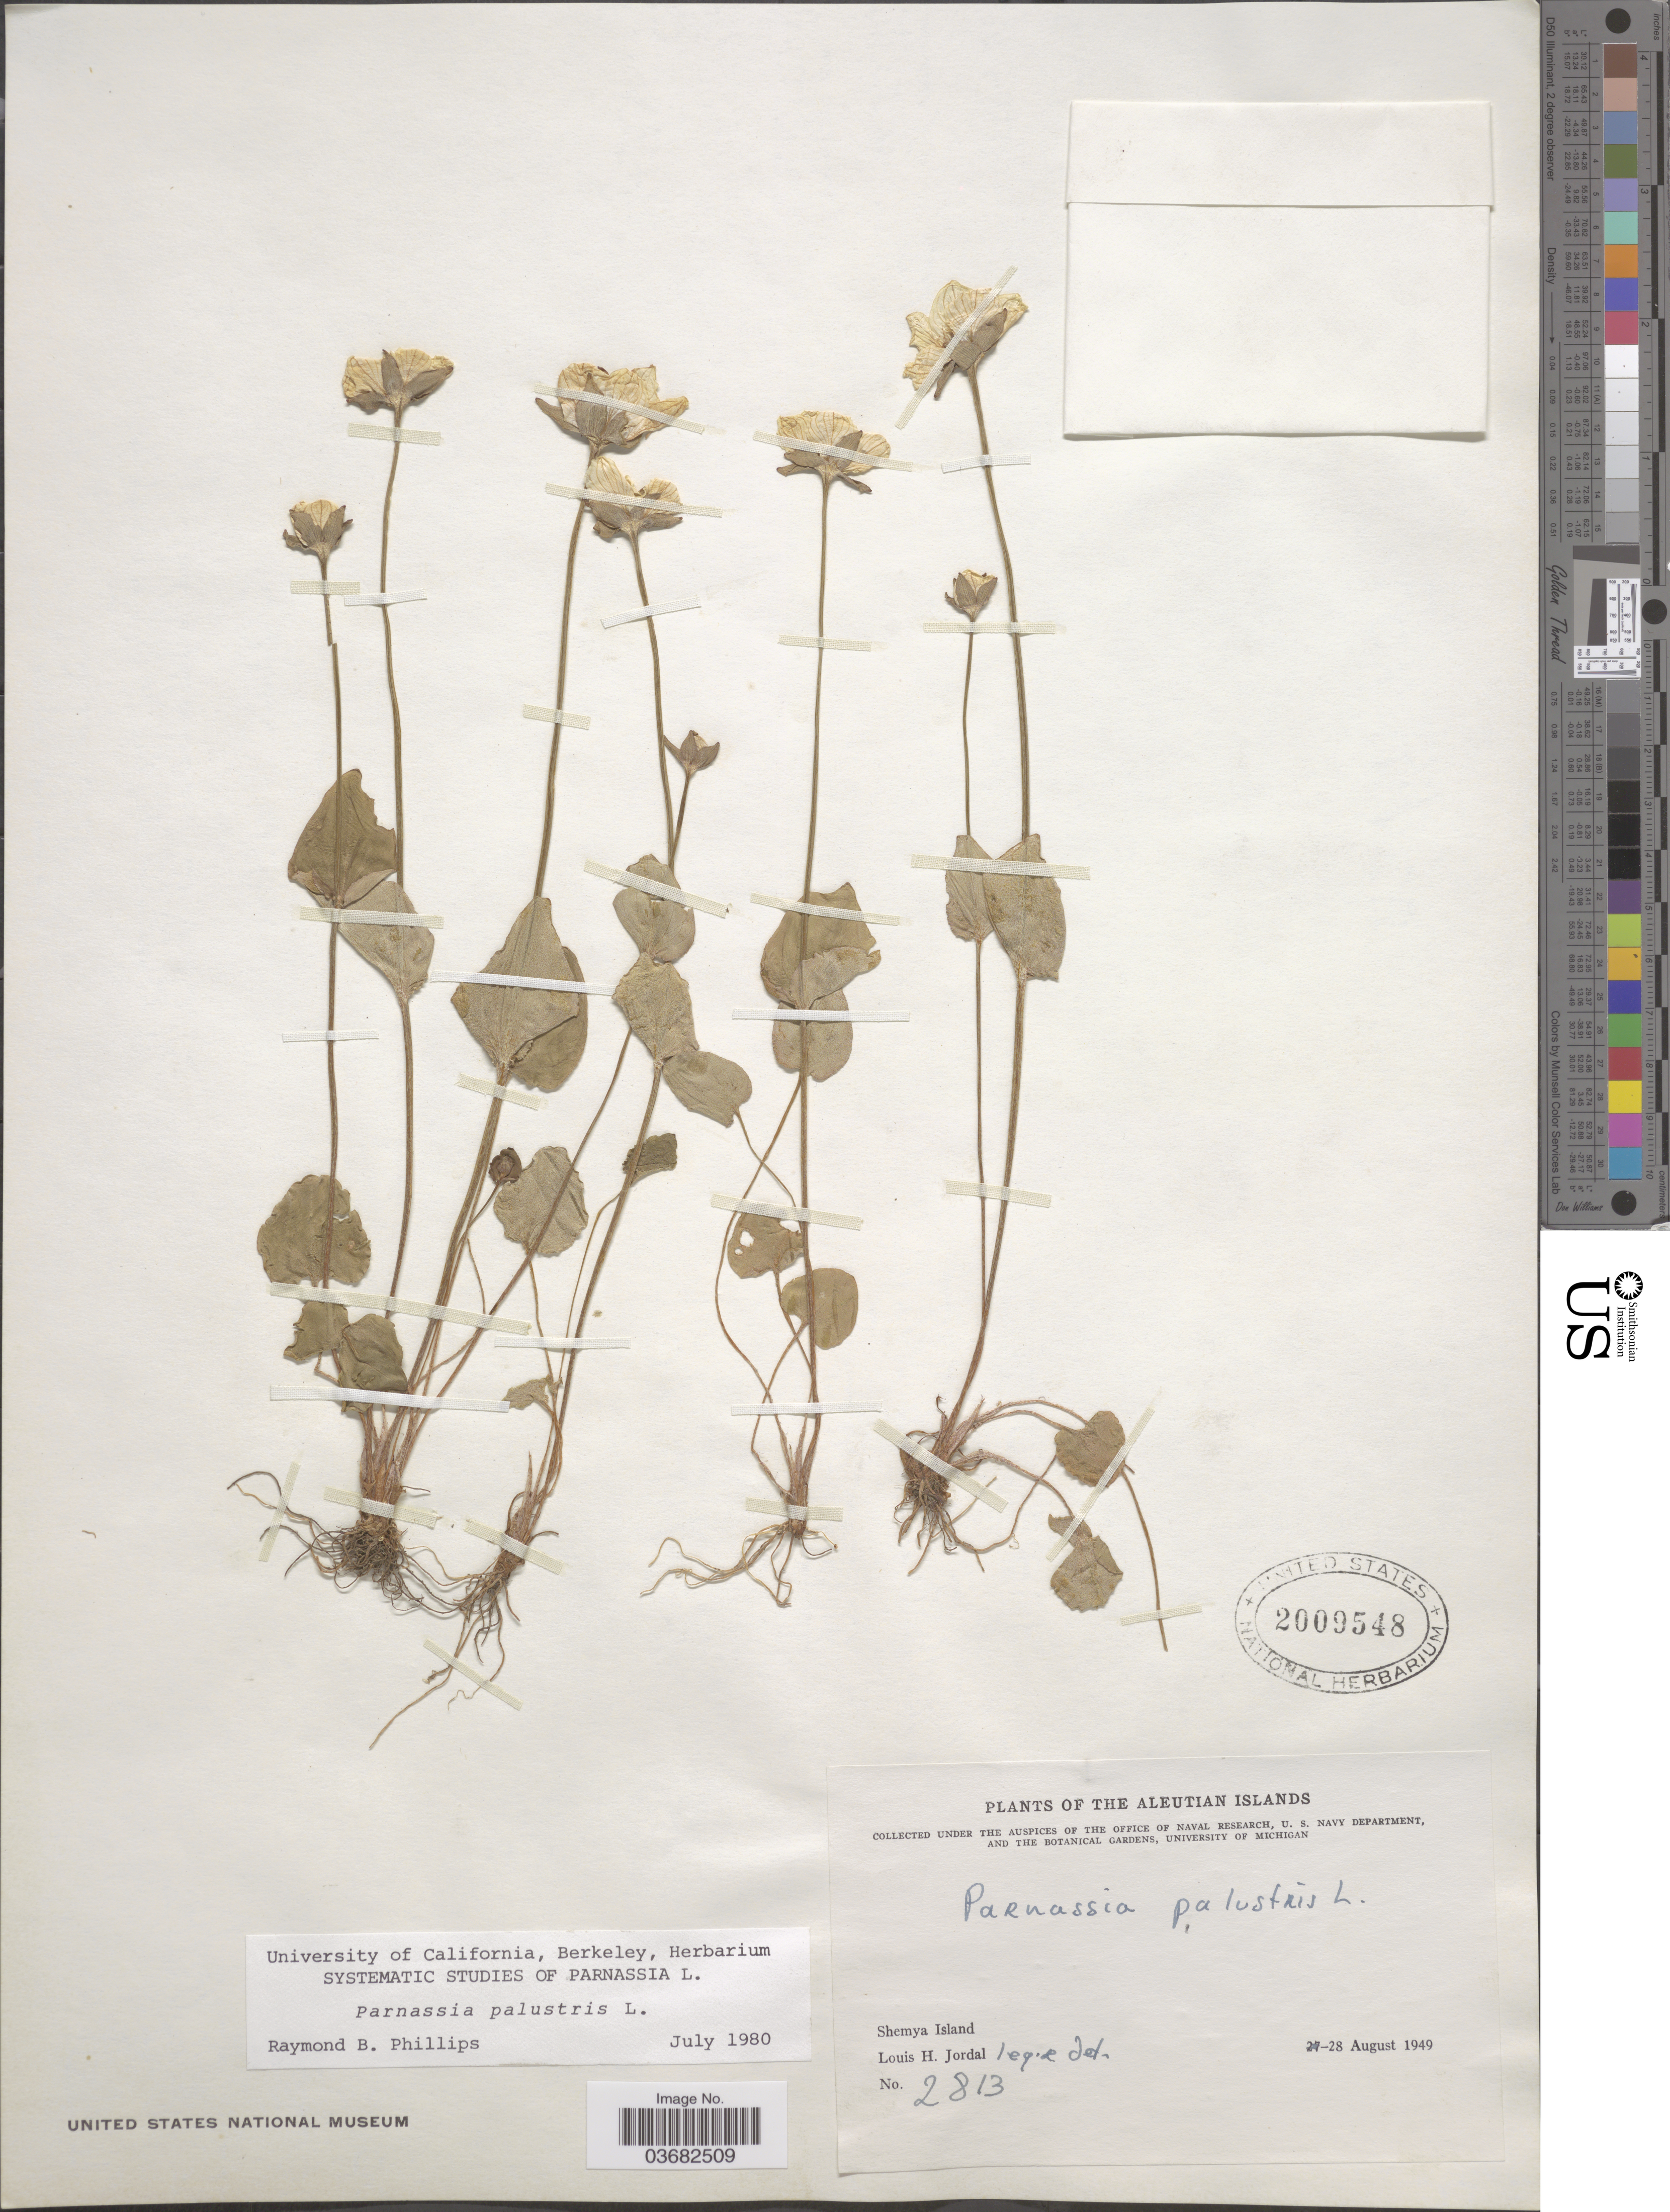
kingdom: Plantae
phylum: Tracheophyta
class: Magnoliopsida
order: Celastrales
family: Parnassiaceae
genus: Parnassia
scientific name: Parnassia palustris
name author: L.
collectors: L. Jordal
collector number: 2813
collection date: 1949-08-28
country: United States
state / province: Alaska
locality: Aleutian Islands. Shemya Island.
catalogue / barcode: US 2009548